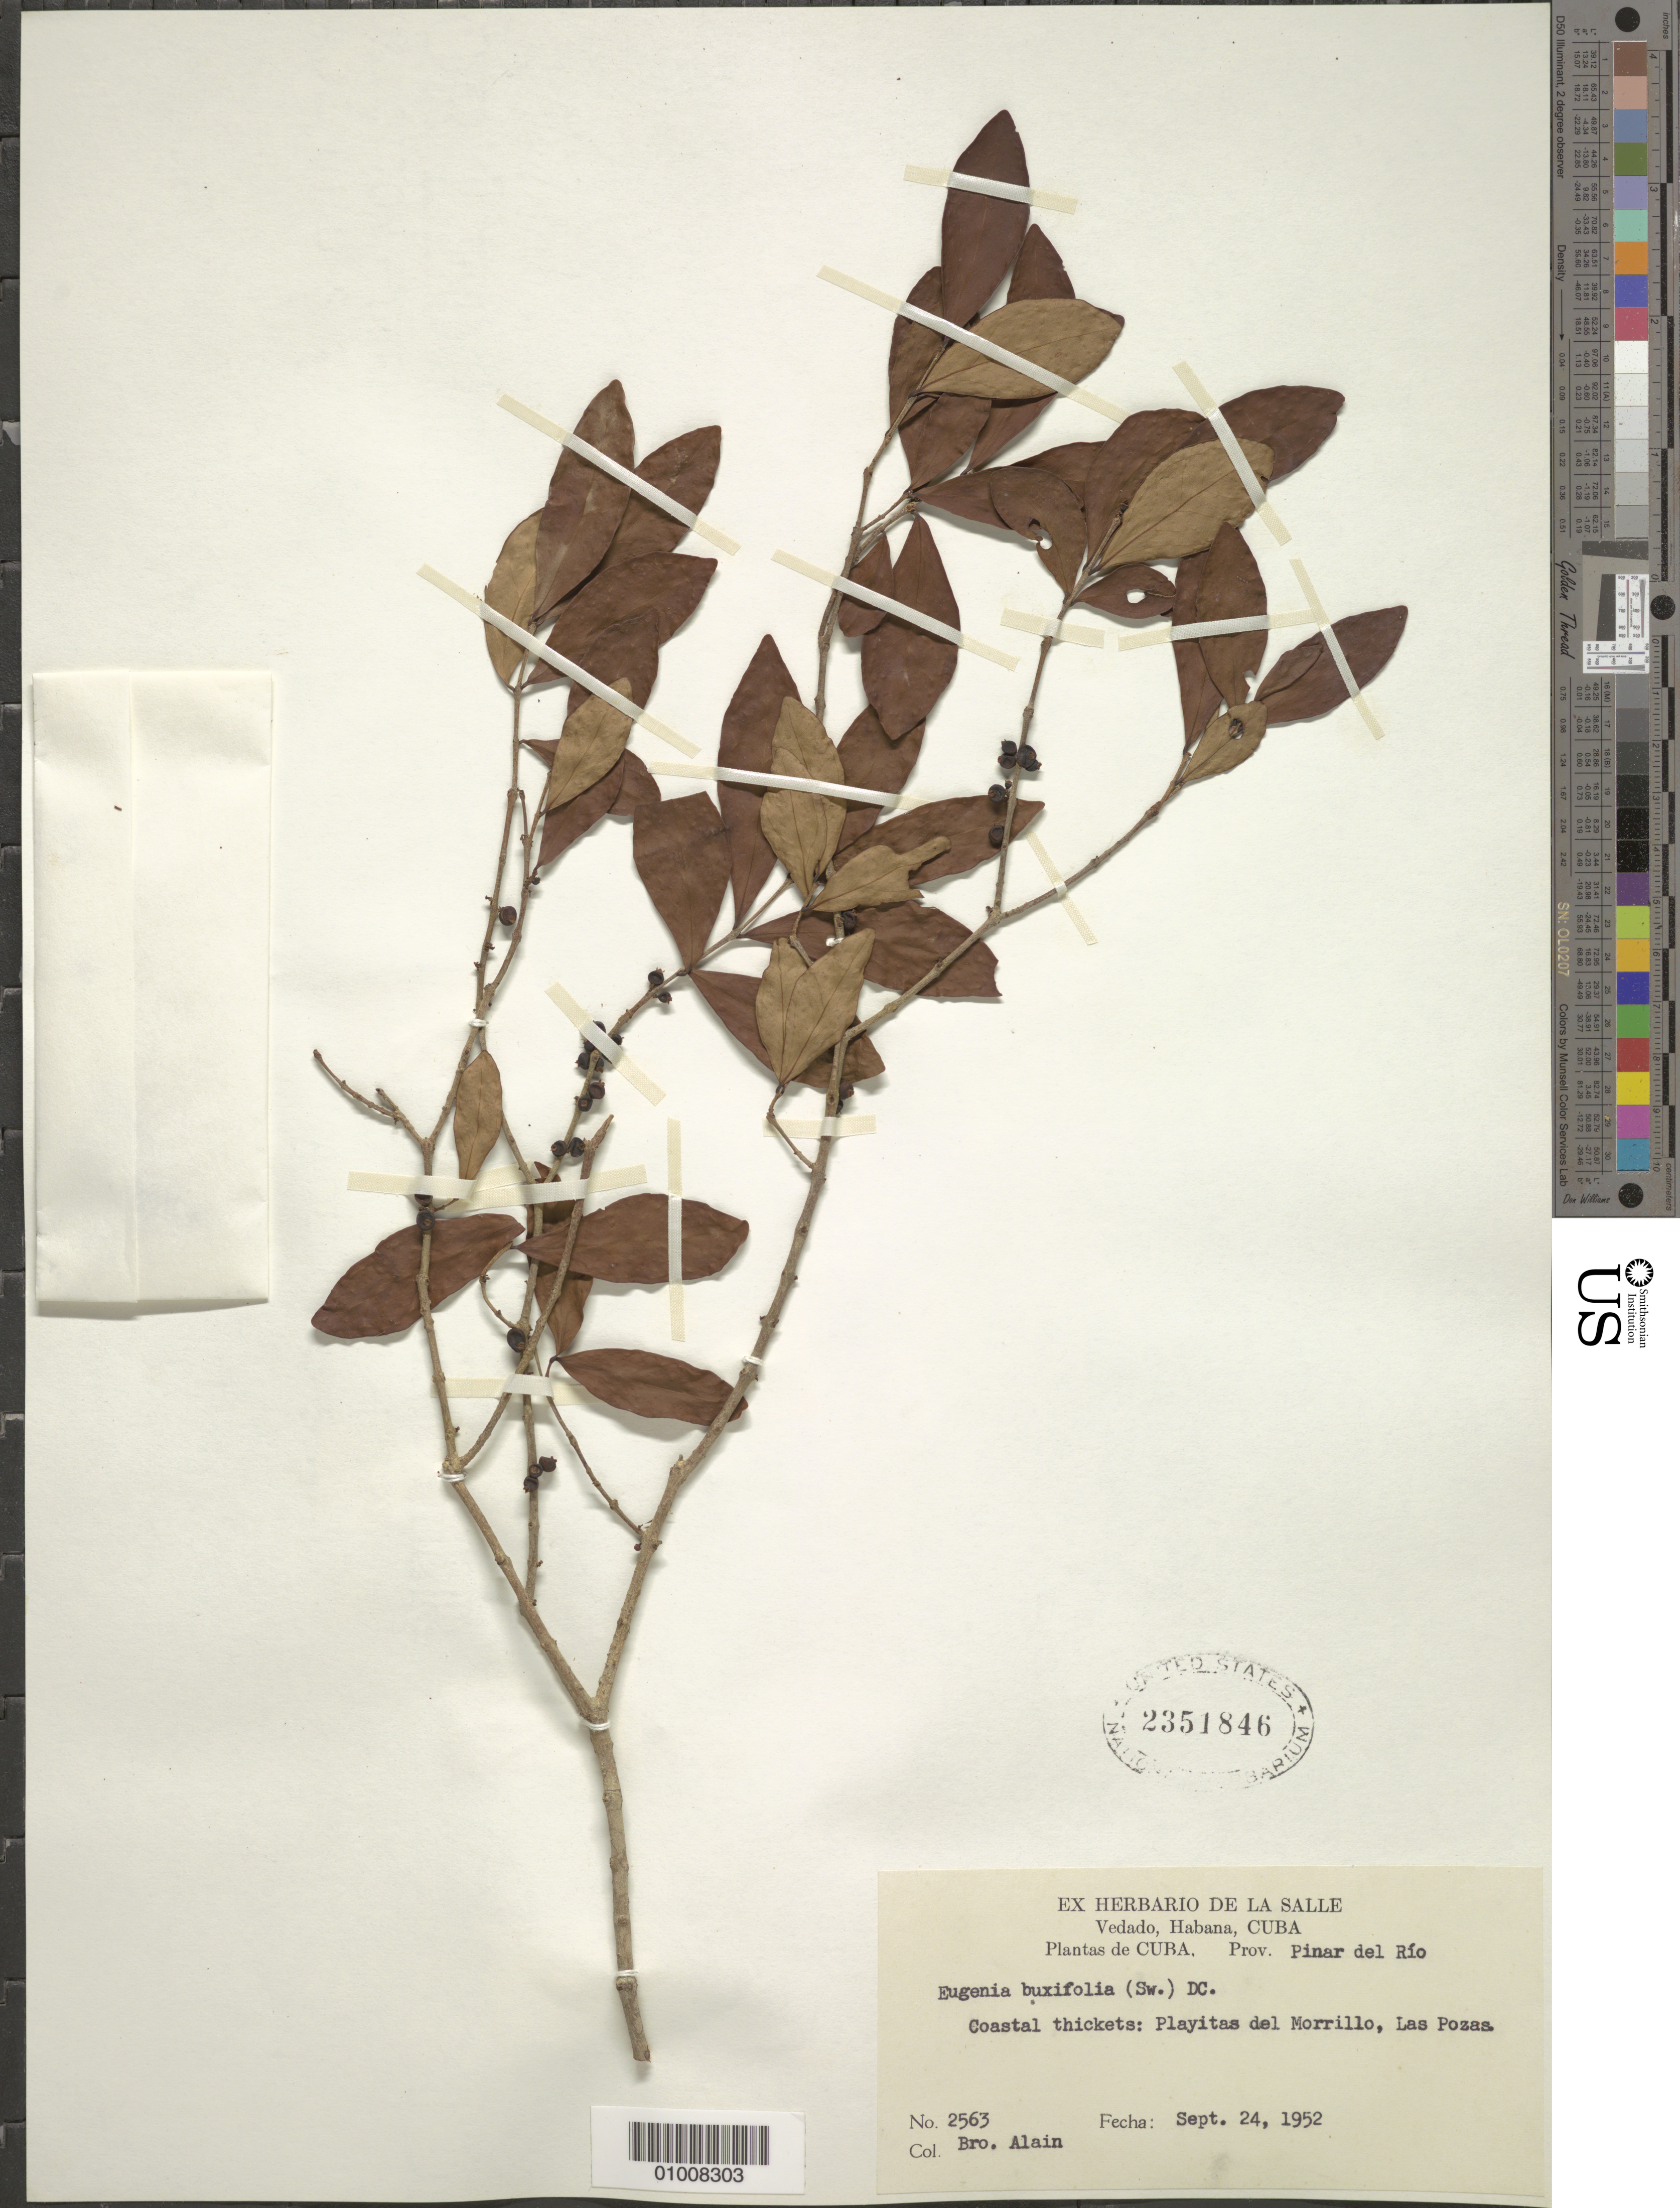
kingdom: Plantae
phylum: Tracheophyta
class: Magnoliopsida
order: Myrtales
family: Myrtaceae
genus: Eugenia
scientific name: Eugenia foetida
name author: Pers.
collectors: A. H. Liogier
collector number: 2563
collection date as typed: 24 Sep 1952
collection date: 1952-09-24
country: Cuba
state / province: Pinar del Rio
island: Cuba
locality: Coastal: Playitas del Morrillo, Las Pozas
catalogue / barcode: US 2351846